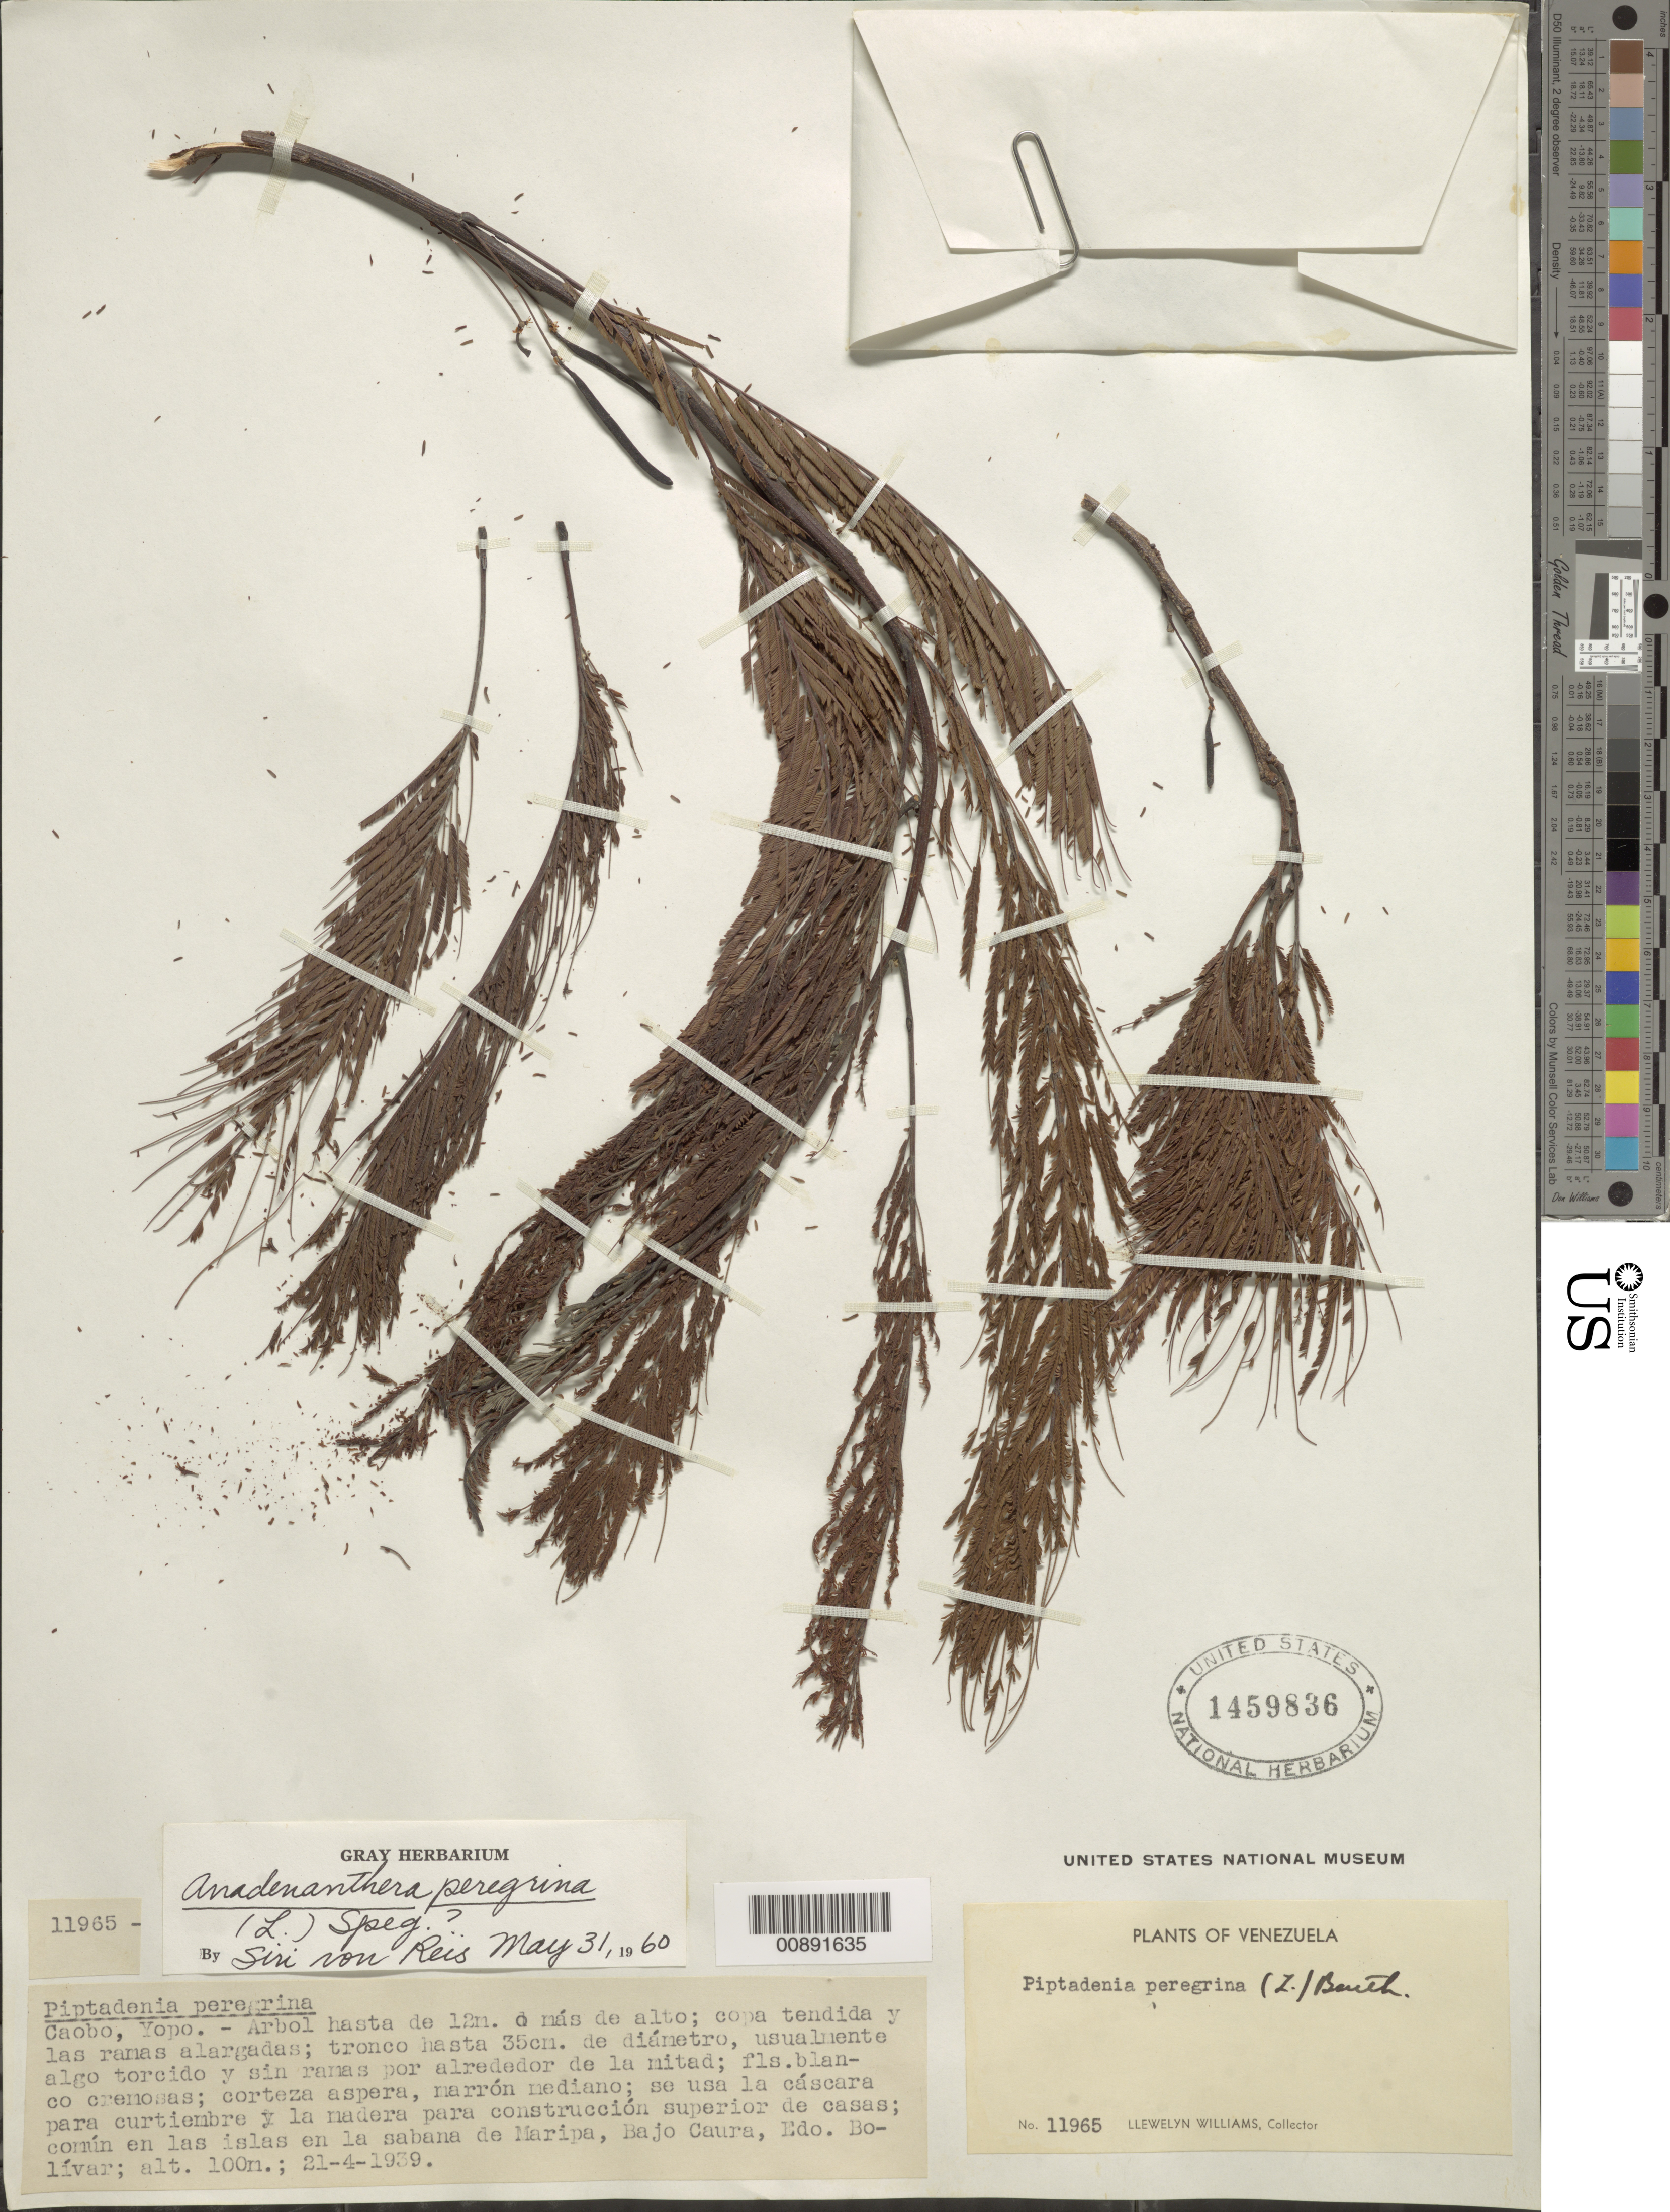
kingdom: Plantae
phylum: Tracheophyta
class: Magnoliopsida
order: Fabales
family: Fabaceae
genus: Anadenanthera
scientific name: Anadenanthera peregrina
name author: (L.) Speg.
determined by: von Reis, Siri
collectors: Ll. Williams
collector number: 11965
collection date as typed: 21-Apr-39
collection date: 1939-04-21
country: Venezuela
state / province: Bolívar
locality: Maripa, Bajo Caura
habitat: Islas en la sabana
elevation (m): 100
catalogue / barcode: US 1459836